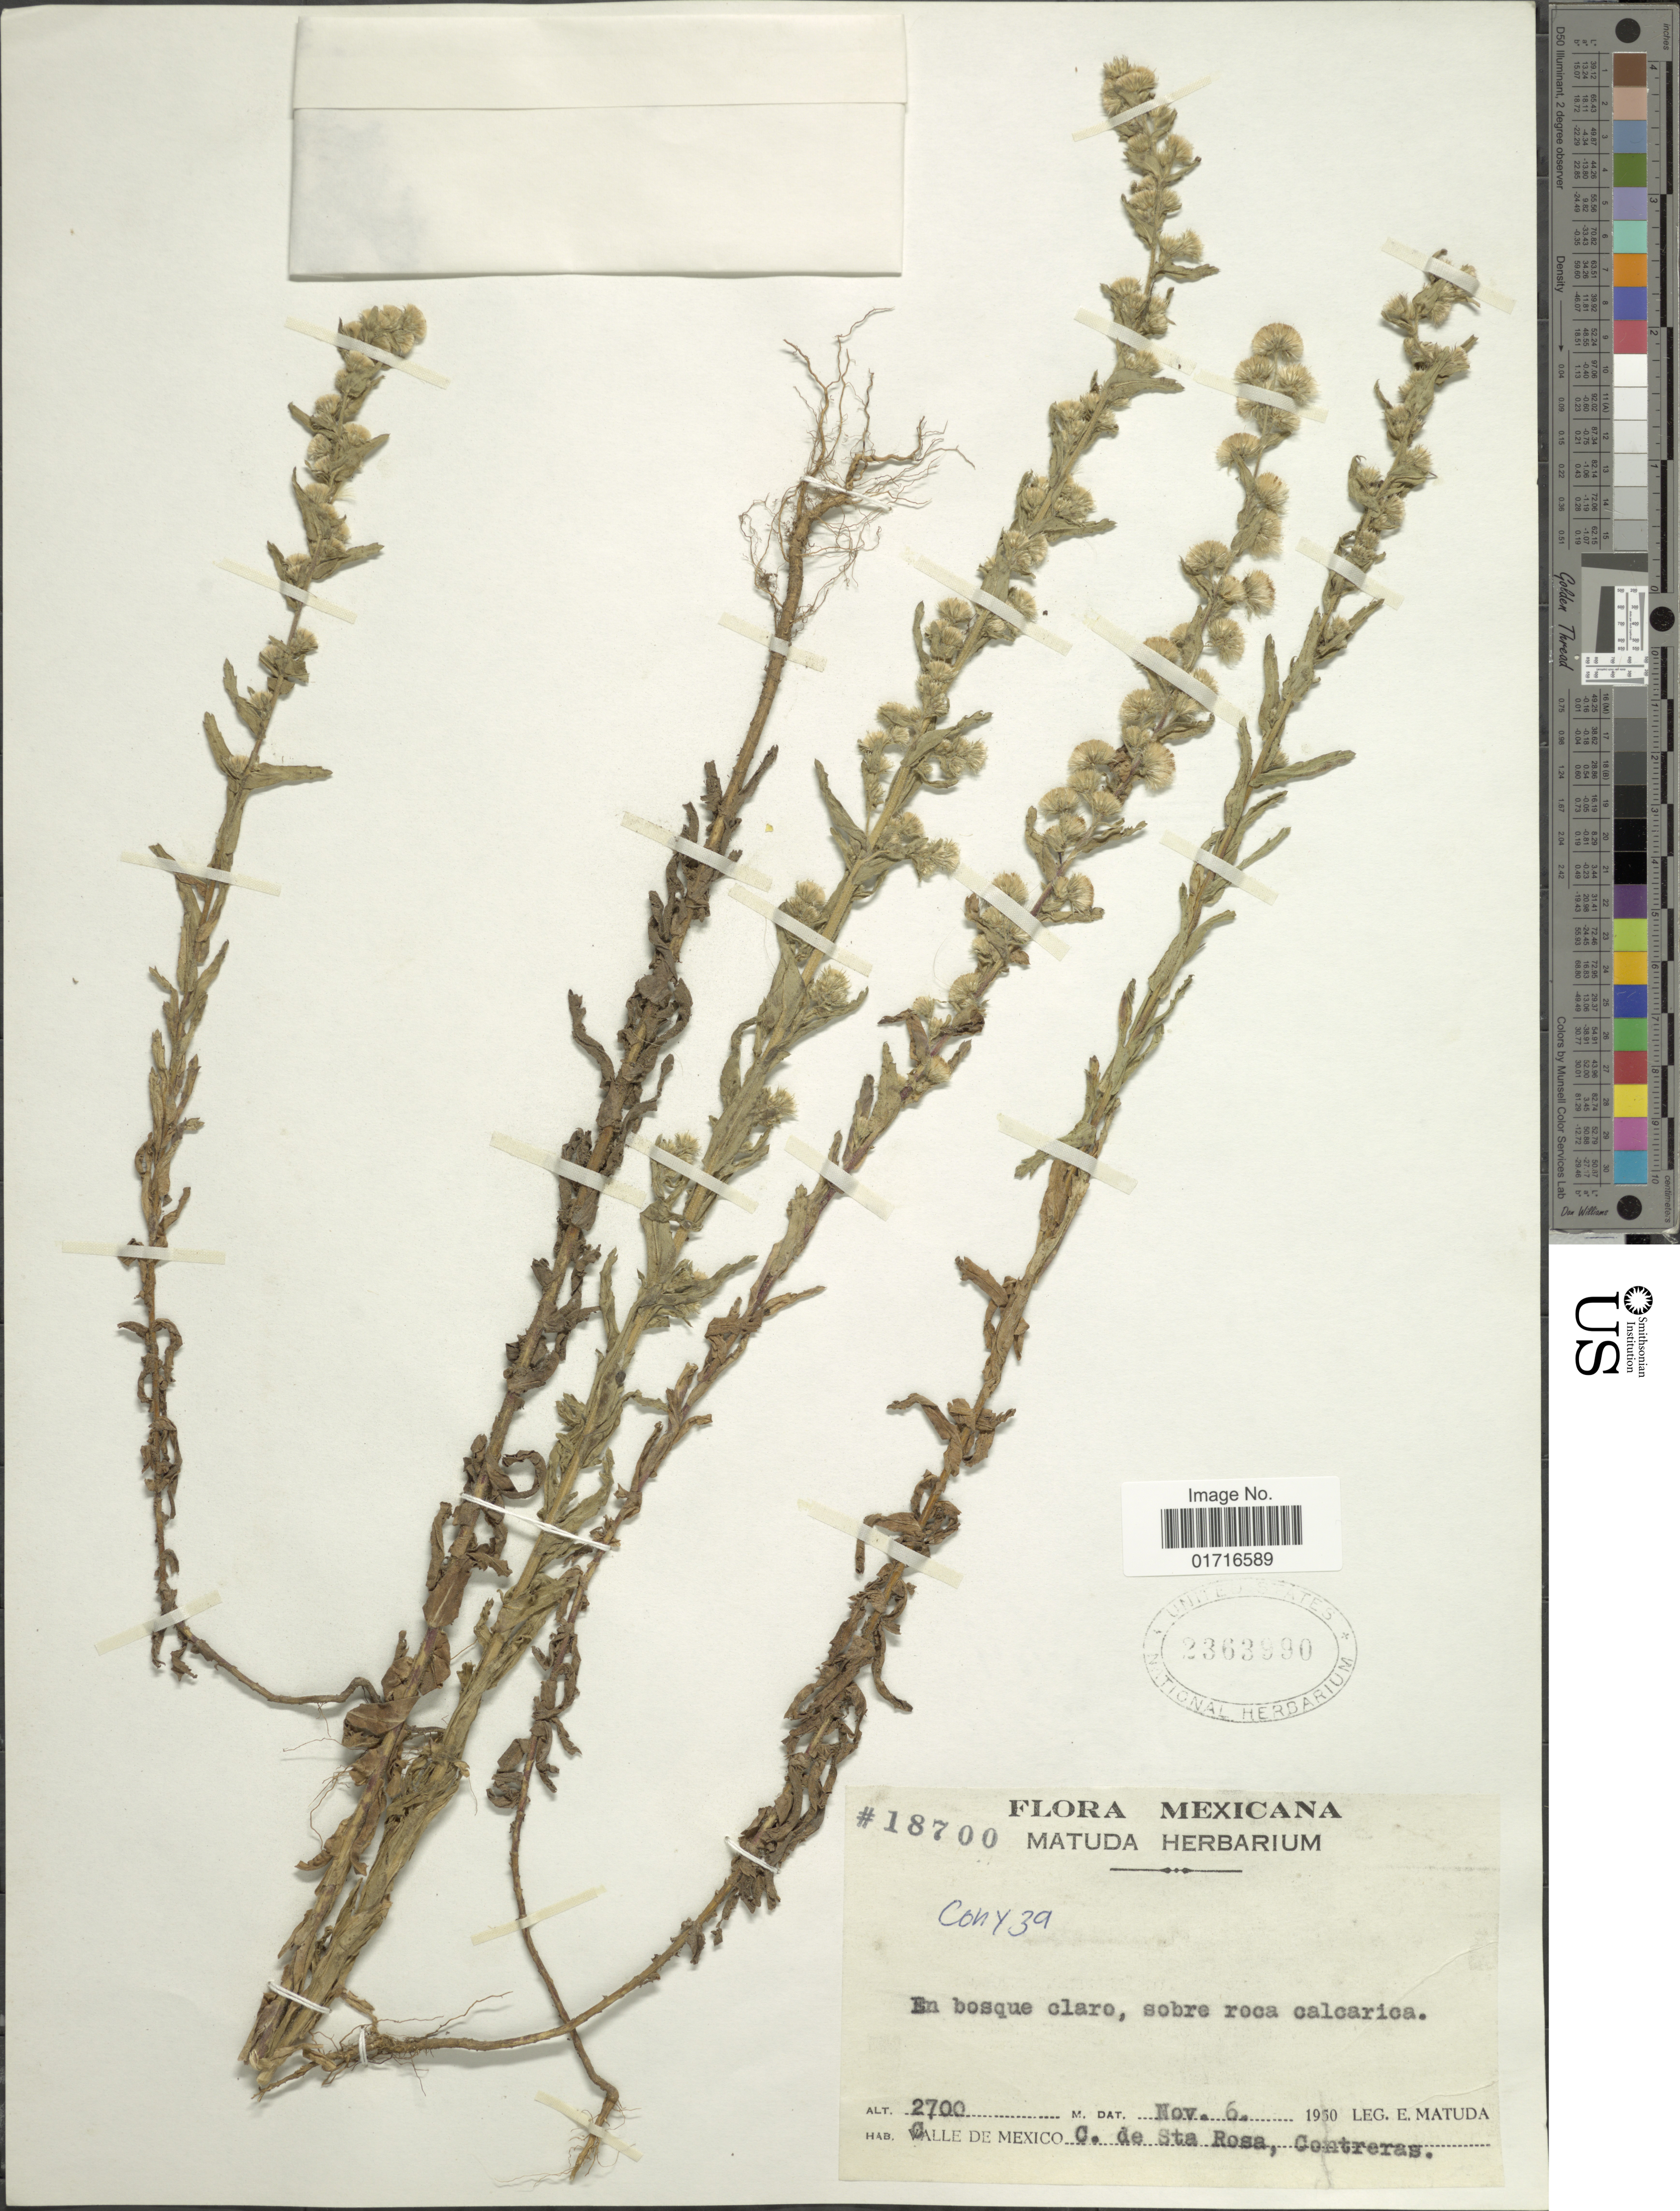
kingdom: Plantae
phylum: Tracheophyta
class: Magnoliopsida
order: Asterales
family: Asteraceae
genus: Conyza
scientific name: Conyza schiedeana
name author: (Less.) Cronq.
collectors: E. Matuda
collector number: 18700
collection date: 1950-11-06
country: Mexico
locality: Calle de Mexico, D. de Sta Rosa, Contreras.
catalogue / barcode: US 2363990